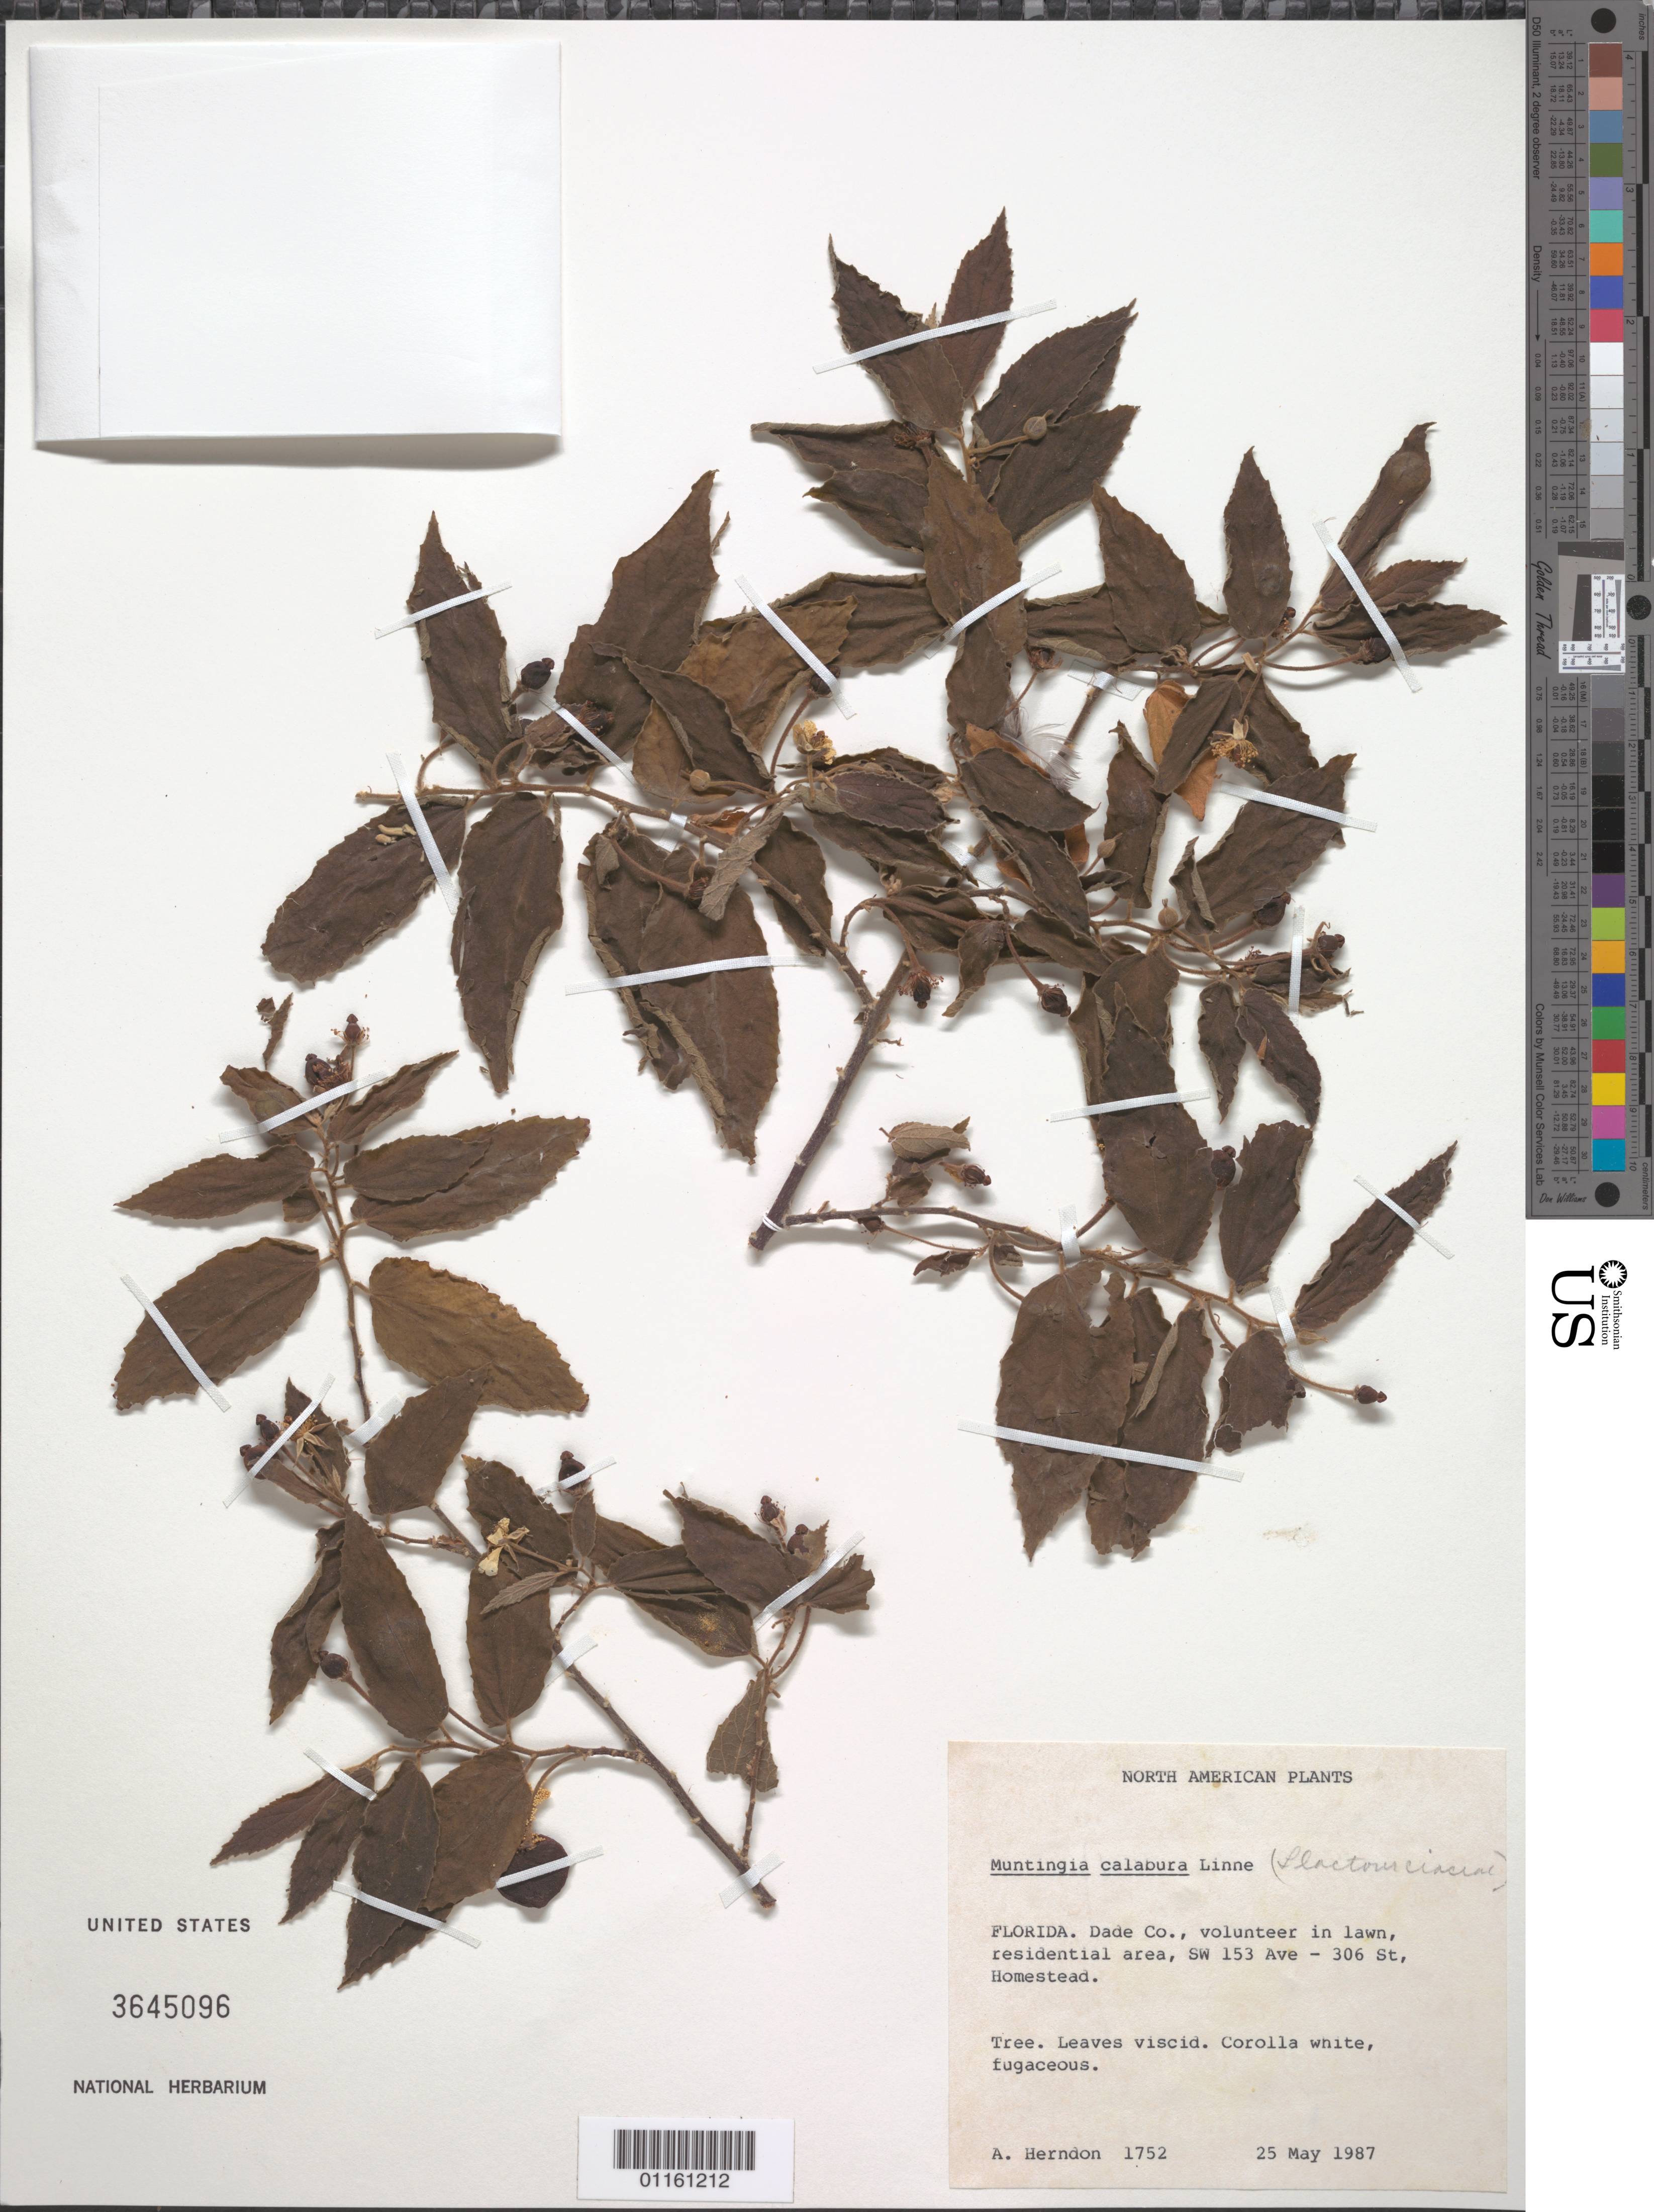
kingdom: Plantae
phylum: Tracheophyta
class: Magnoliopsida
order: Malvales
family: Muntingiaceae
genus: Muntingia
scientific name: Muntingia calabura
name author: L.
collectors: A. Herndon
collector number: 1752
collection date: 1987-05-25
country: United States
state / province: Florida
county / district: Dade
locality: volunteer in lawn, residential area, SW 153 Ave - 306 St, Homestead.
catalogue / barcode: US 3645096